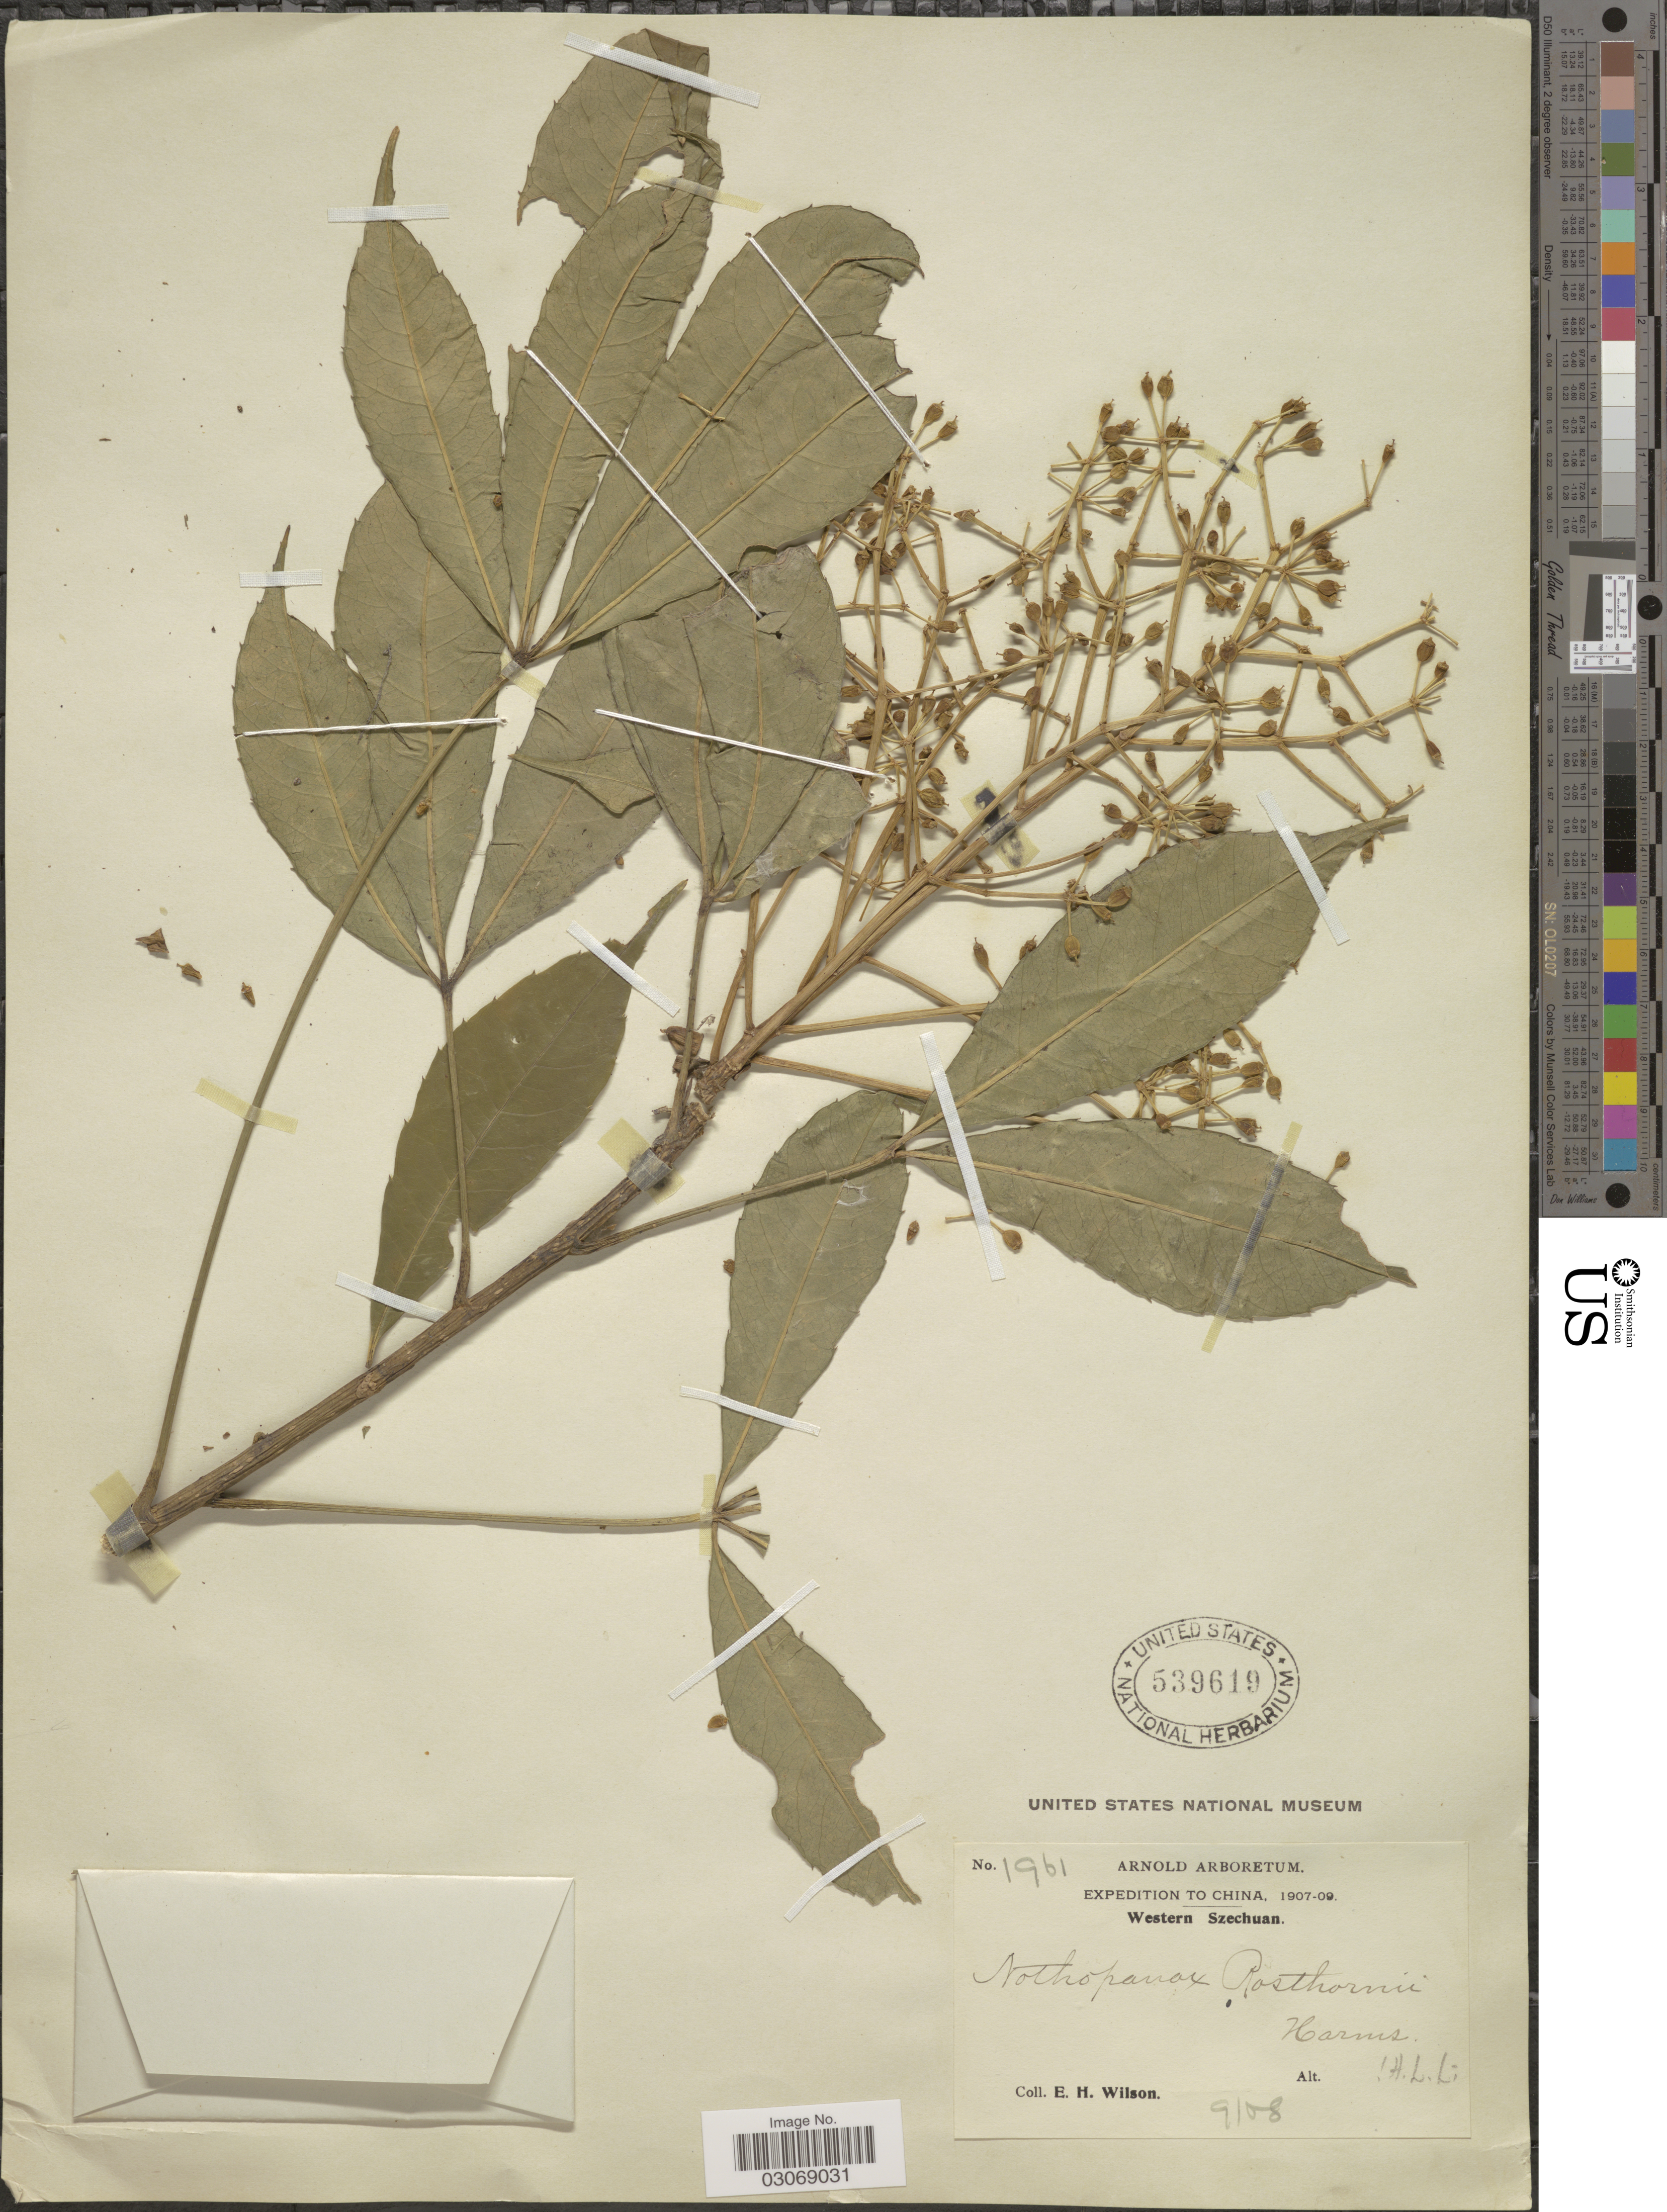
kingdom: Plantae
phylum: Tracheophyta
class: Magnoliopsida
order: Apiales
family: Araliaceae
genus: Nothopanax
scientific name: Nothopanax rosthornii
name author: Harms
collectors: E. Wilson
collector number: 1961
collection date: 1908-09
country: China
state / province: Sichuan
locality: Western Szechuan.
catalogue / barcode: US 539619